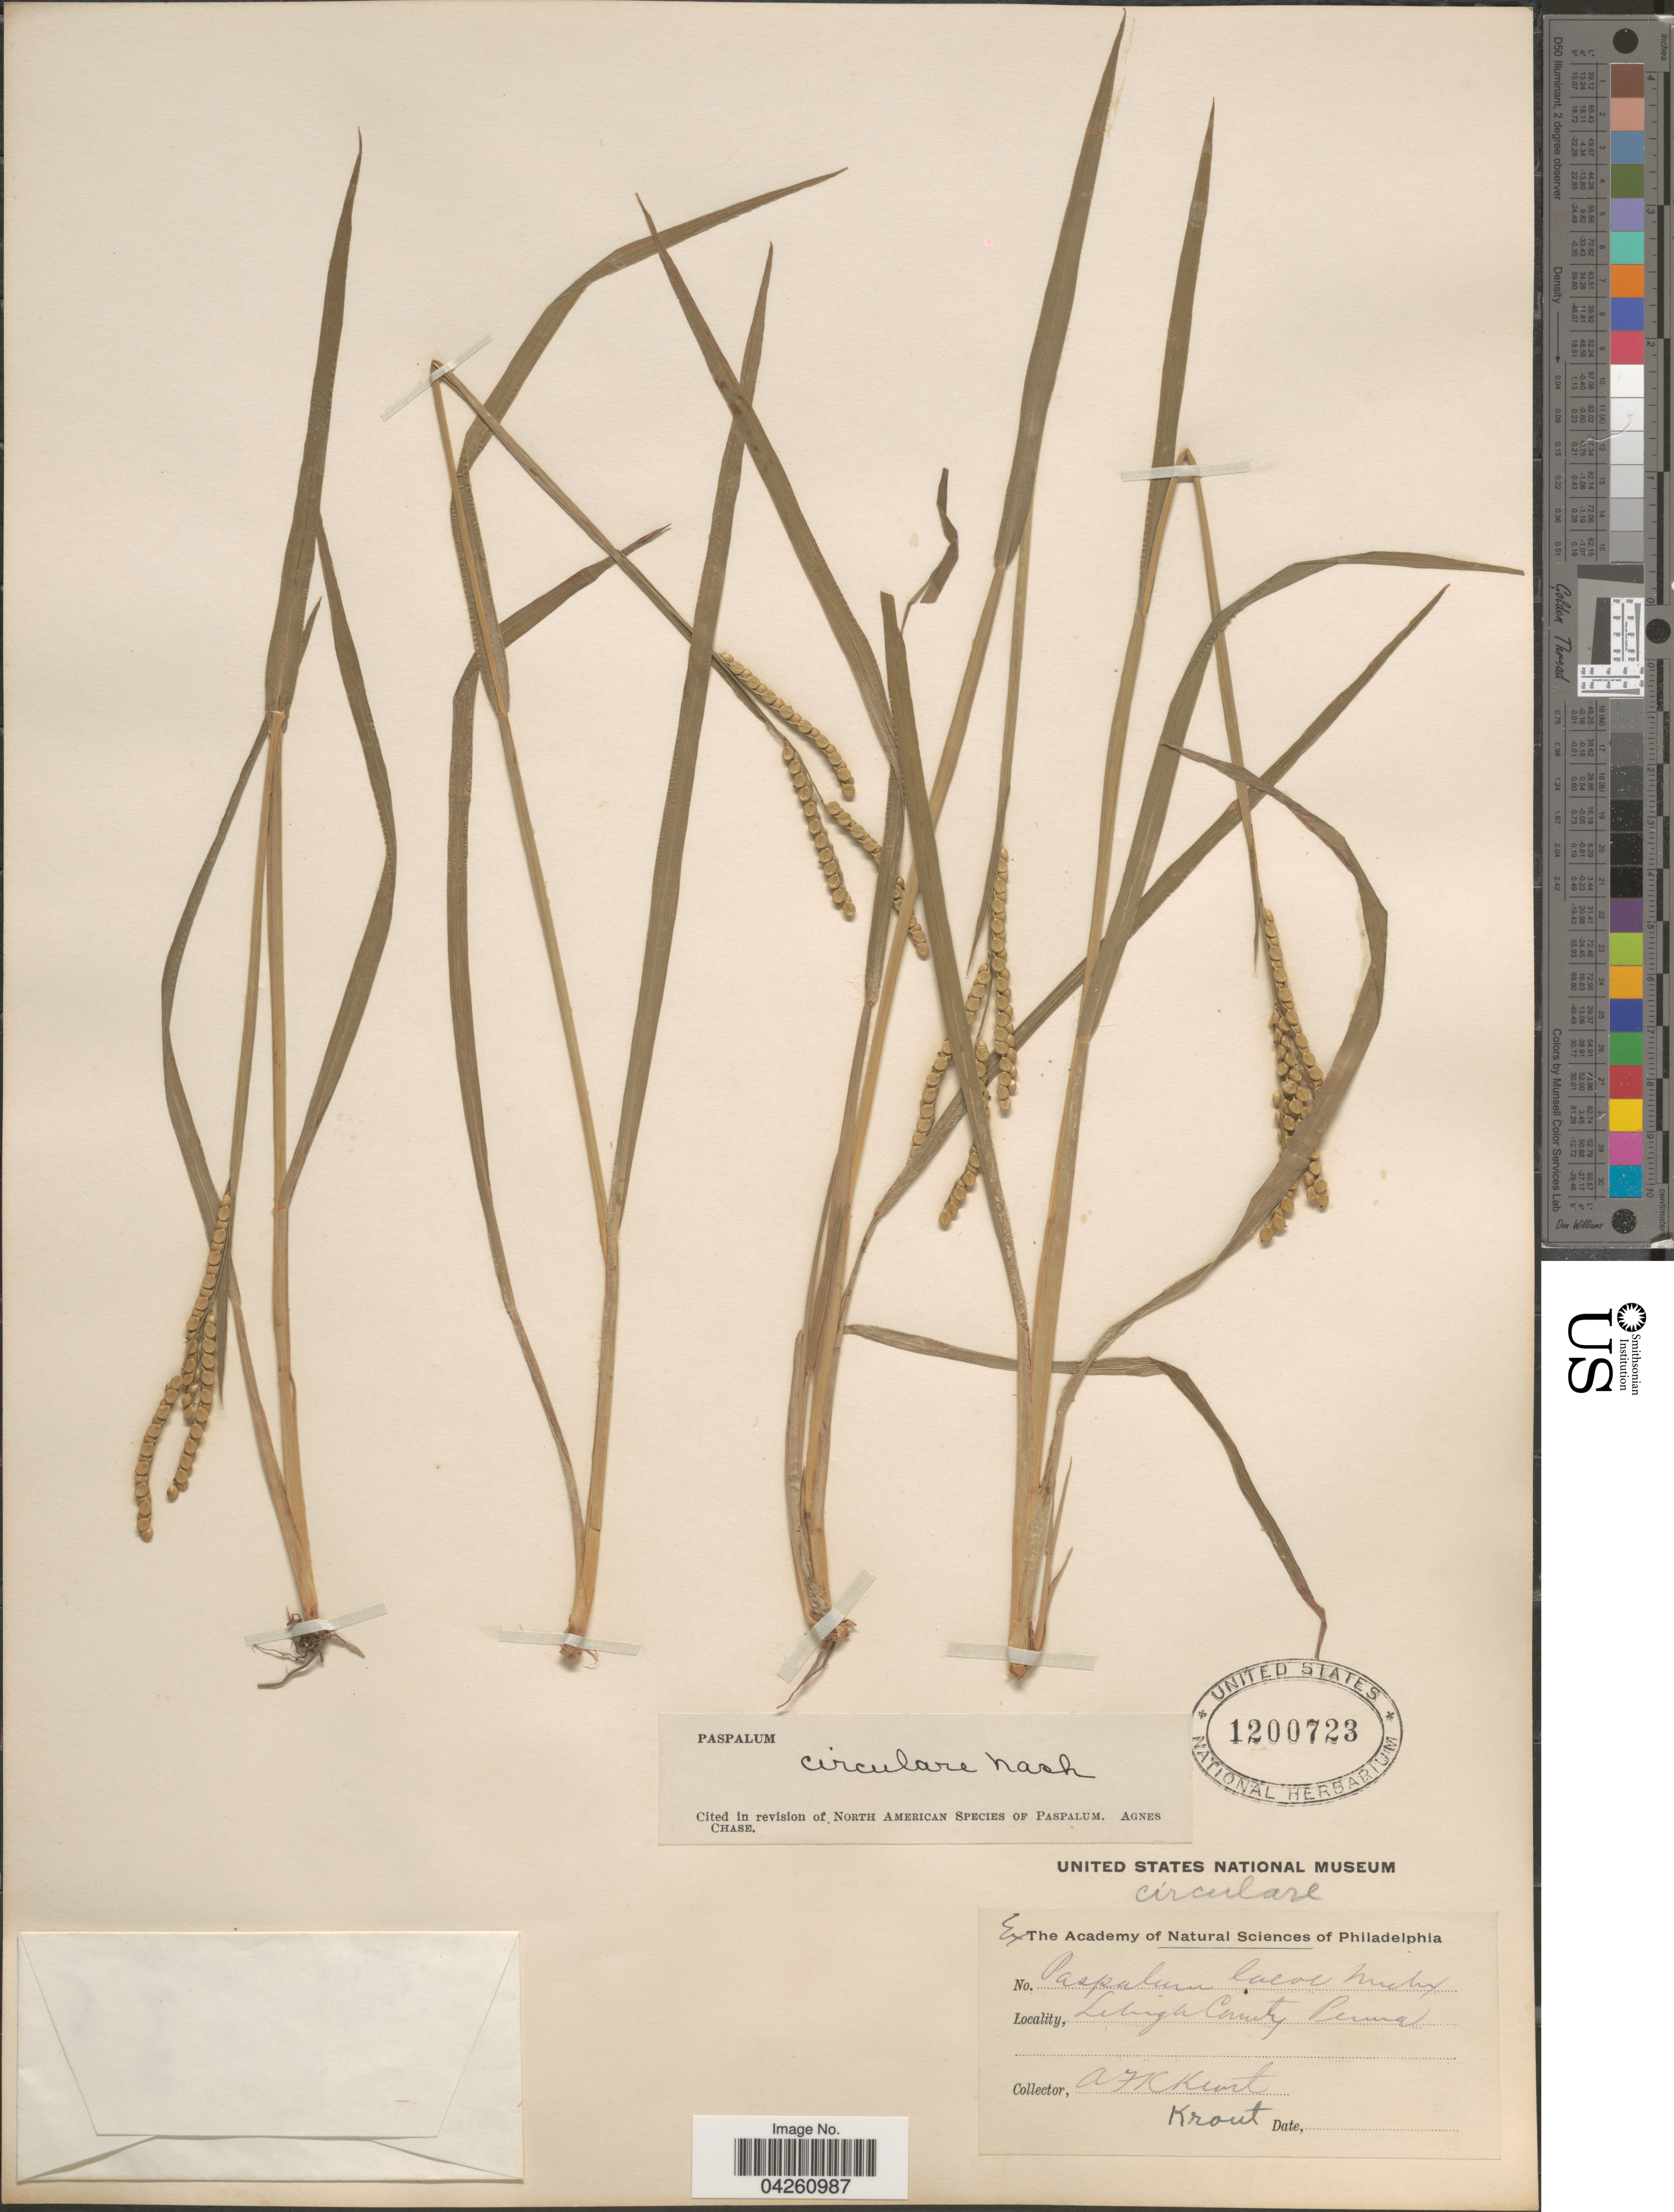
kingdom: Plantae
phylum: Tracheophyta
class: Liliopsida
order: Poales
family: Poaceae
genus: Paspalum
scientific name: Paspalum circulare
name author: Nash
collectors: A. Krout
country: United States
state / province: Pennsylvania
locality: Lehigh County.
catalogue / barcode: US 1200723